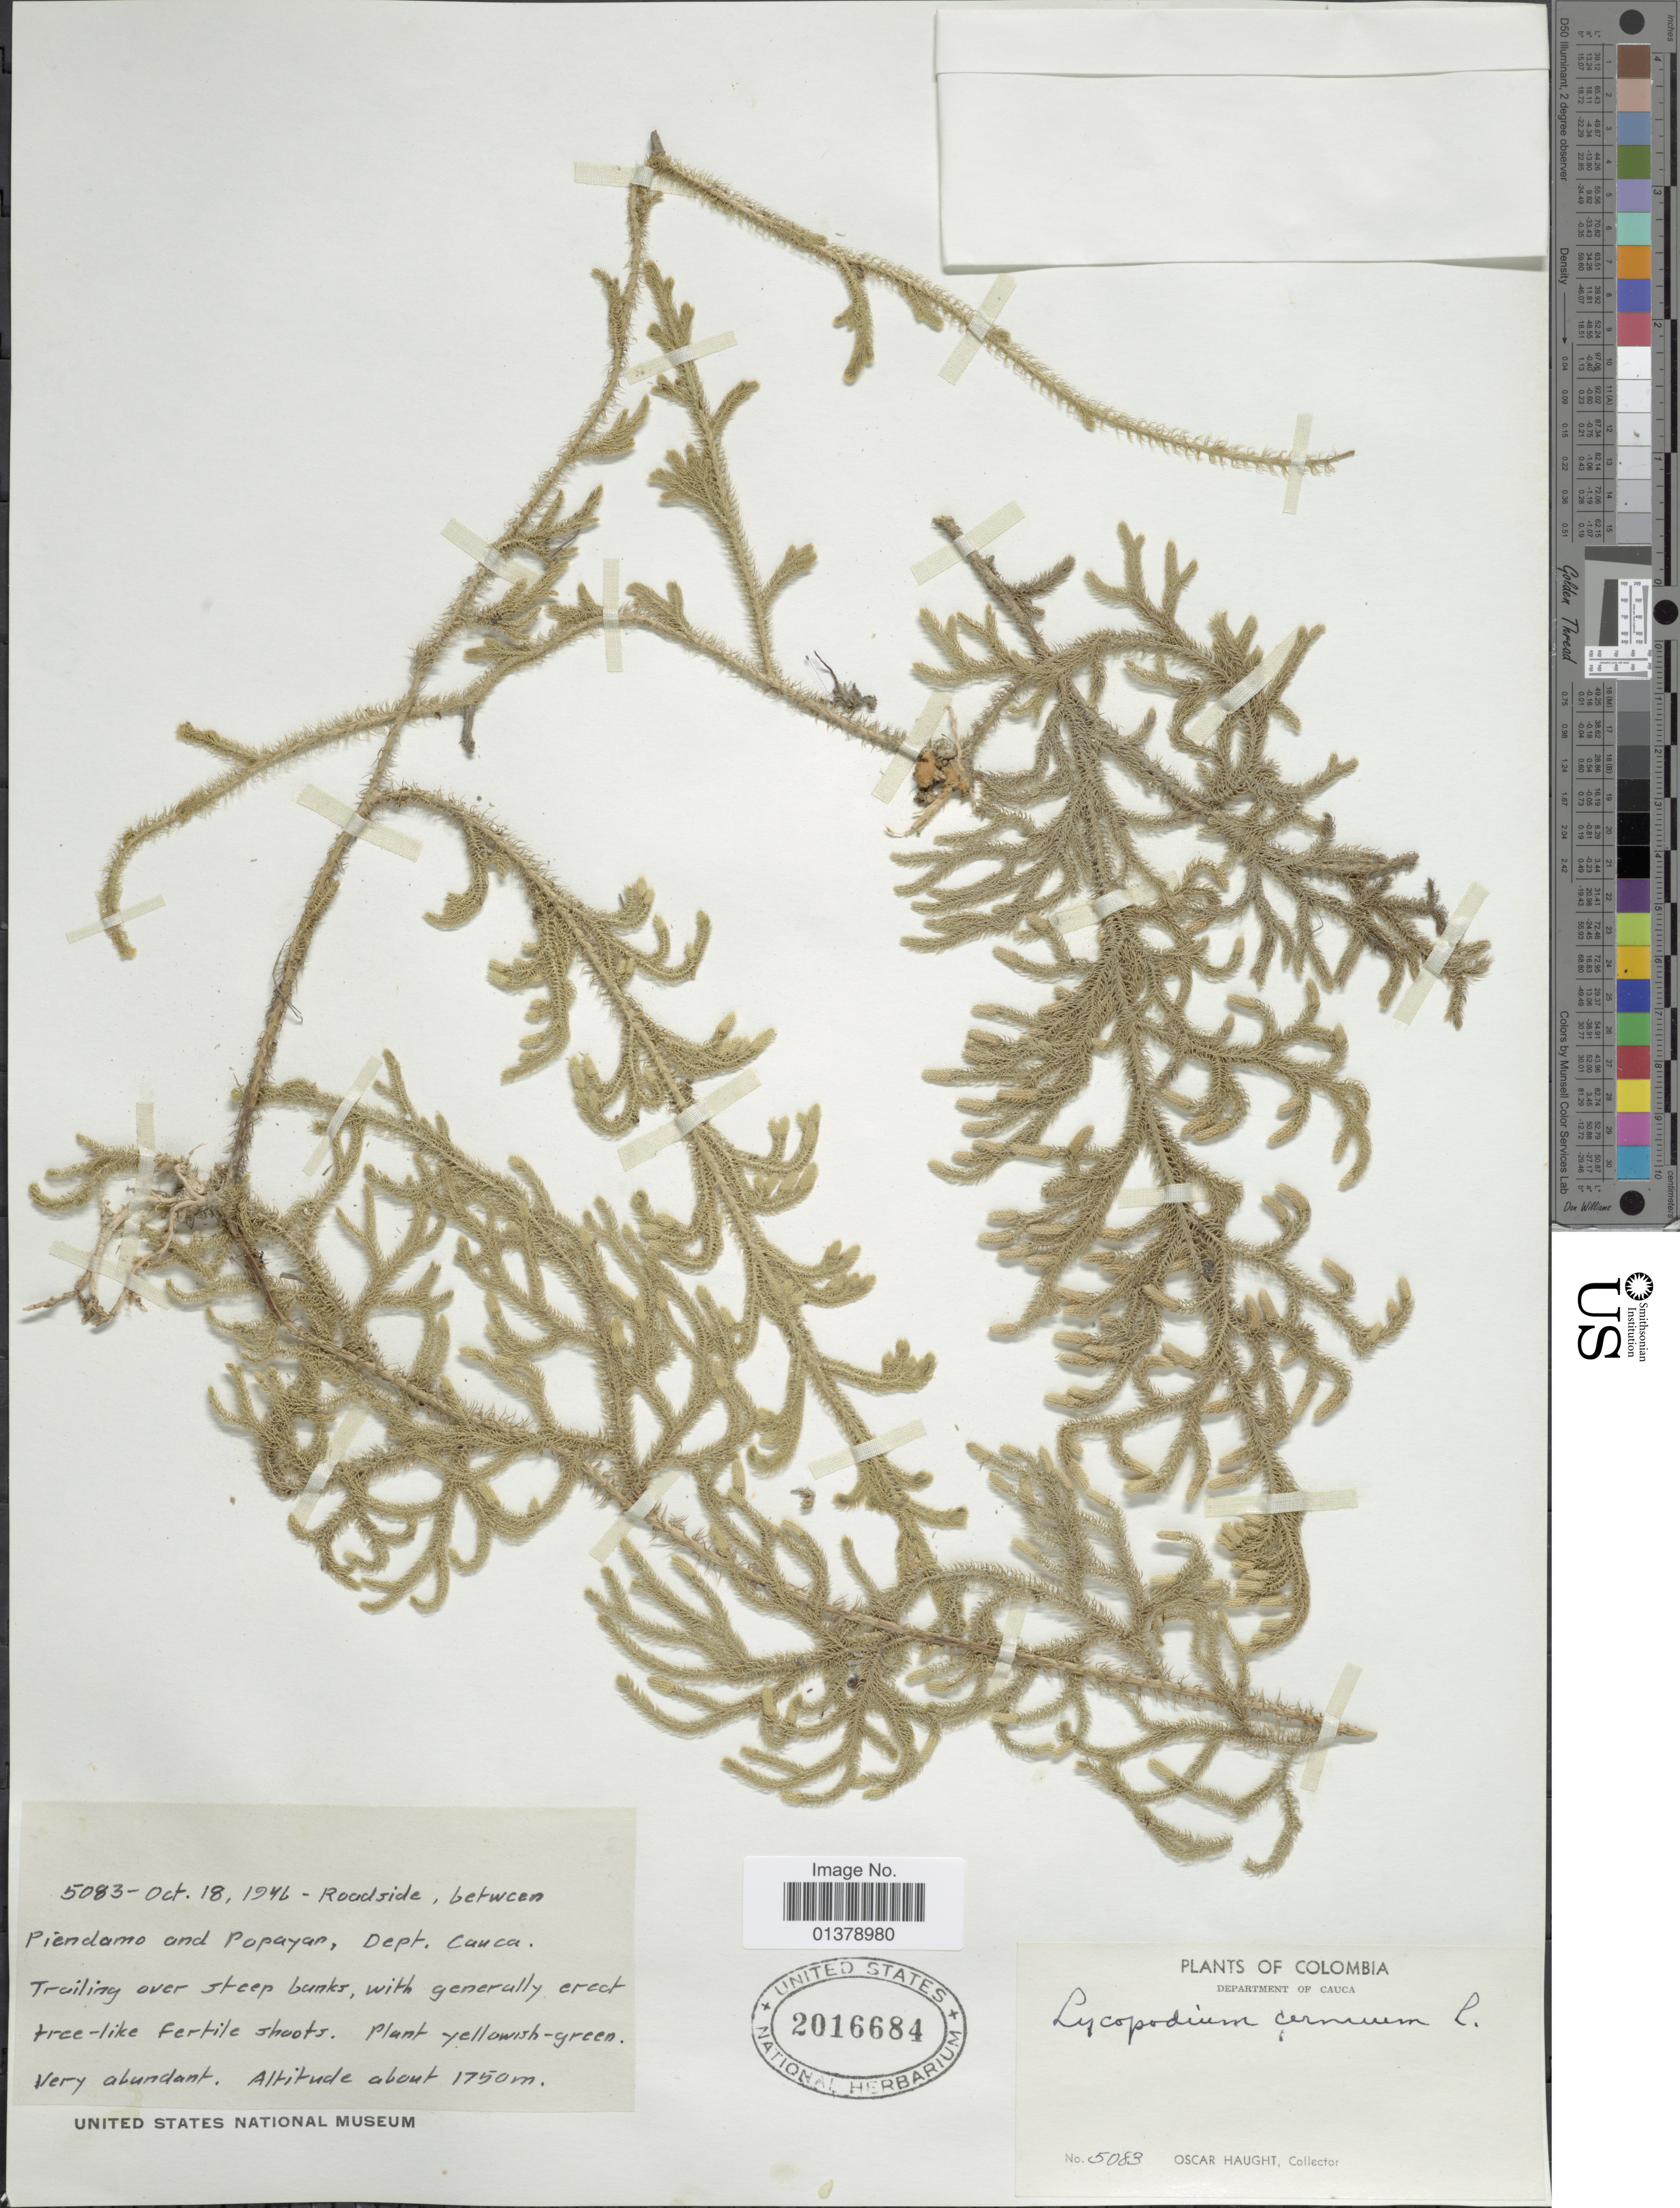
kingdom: Plantae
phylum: Tracheophyta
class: Lycopodiopsida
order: Lycopodiales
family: Lycopodiaceae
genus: Palhinhaea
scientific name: Palhinhaea cernua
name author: (L.) Vasc. & Franco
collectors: O. L. Haught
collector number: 5083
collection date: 1946-10-18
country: Colombia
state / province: Cauca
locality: Roadside, between Piendamo and Popayan, dept, cauca, trailing over steep banks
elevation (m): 1750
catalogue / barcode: US 2016684